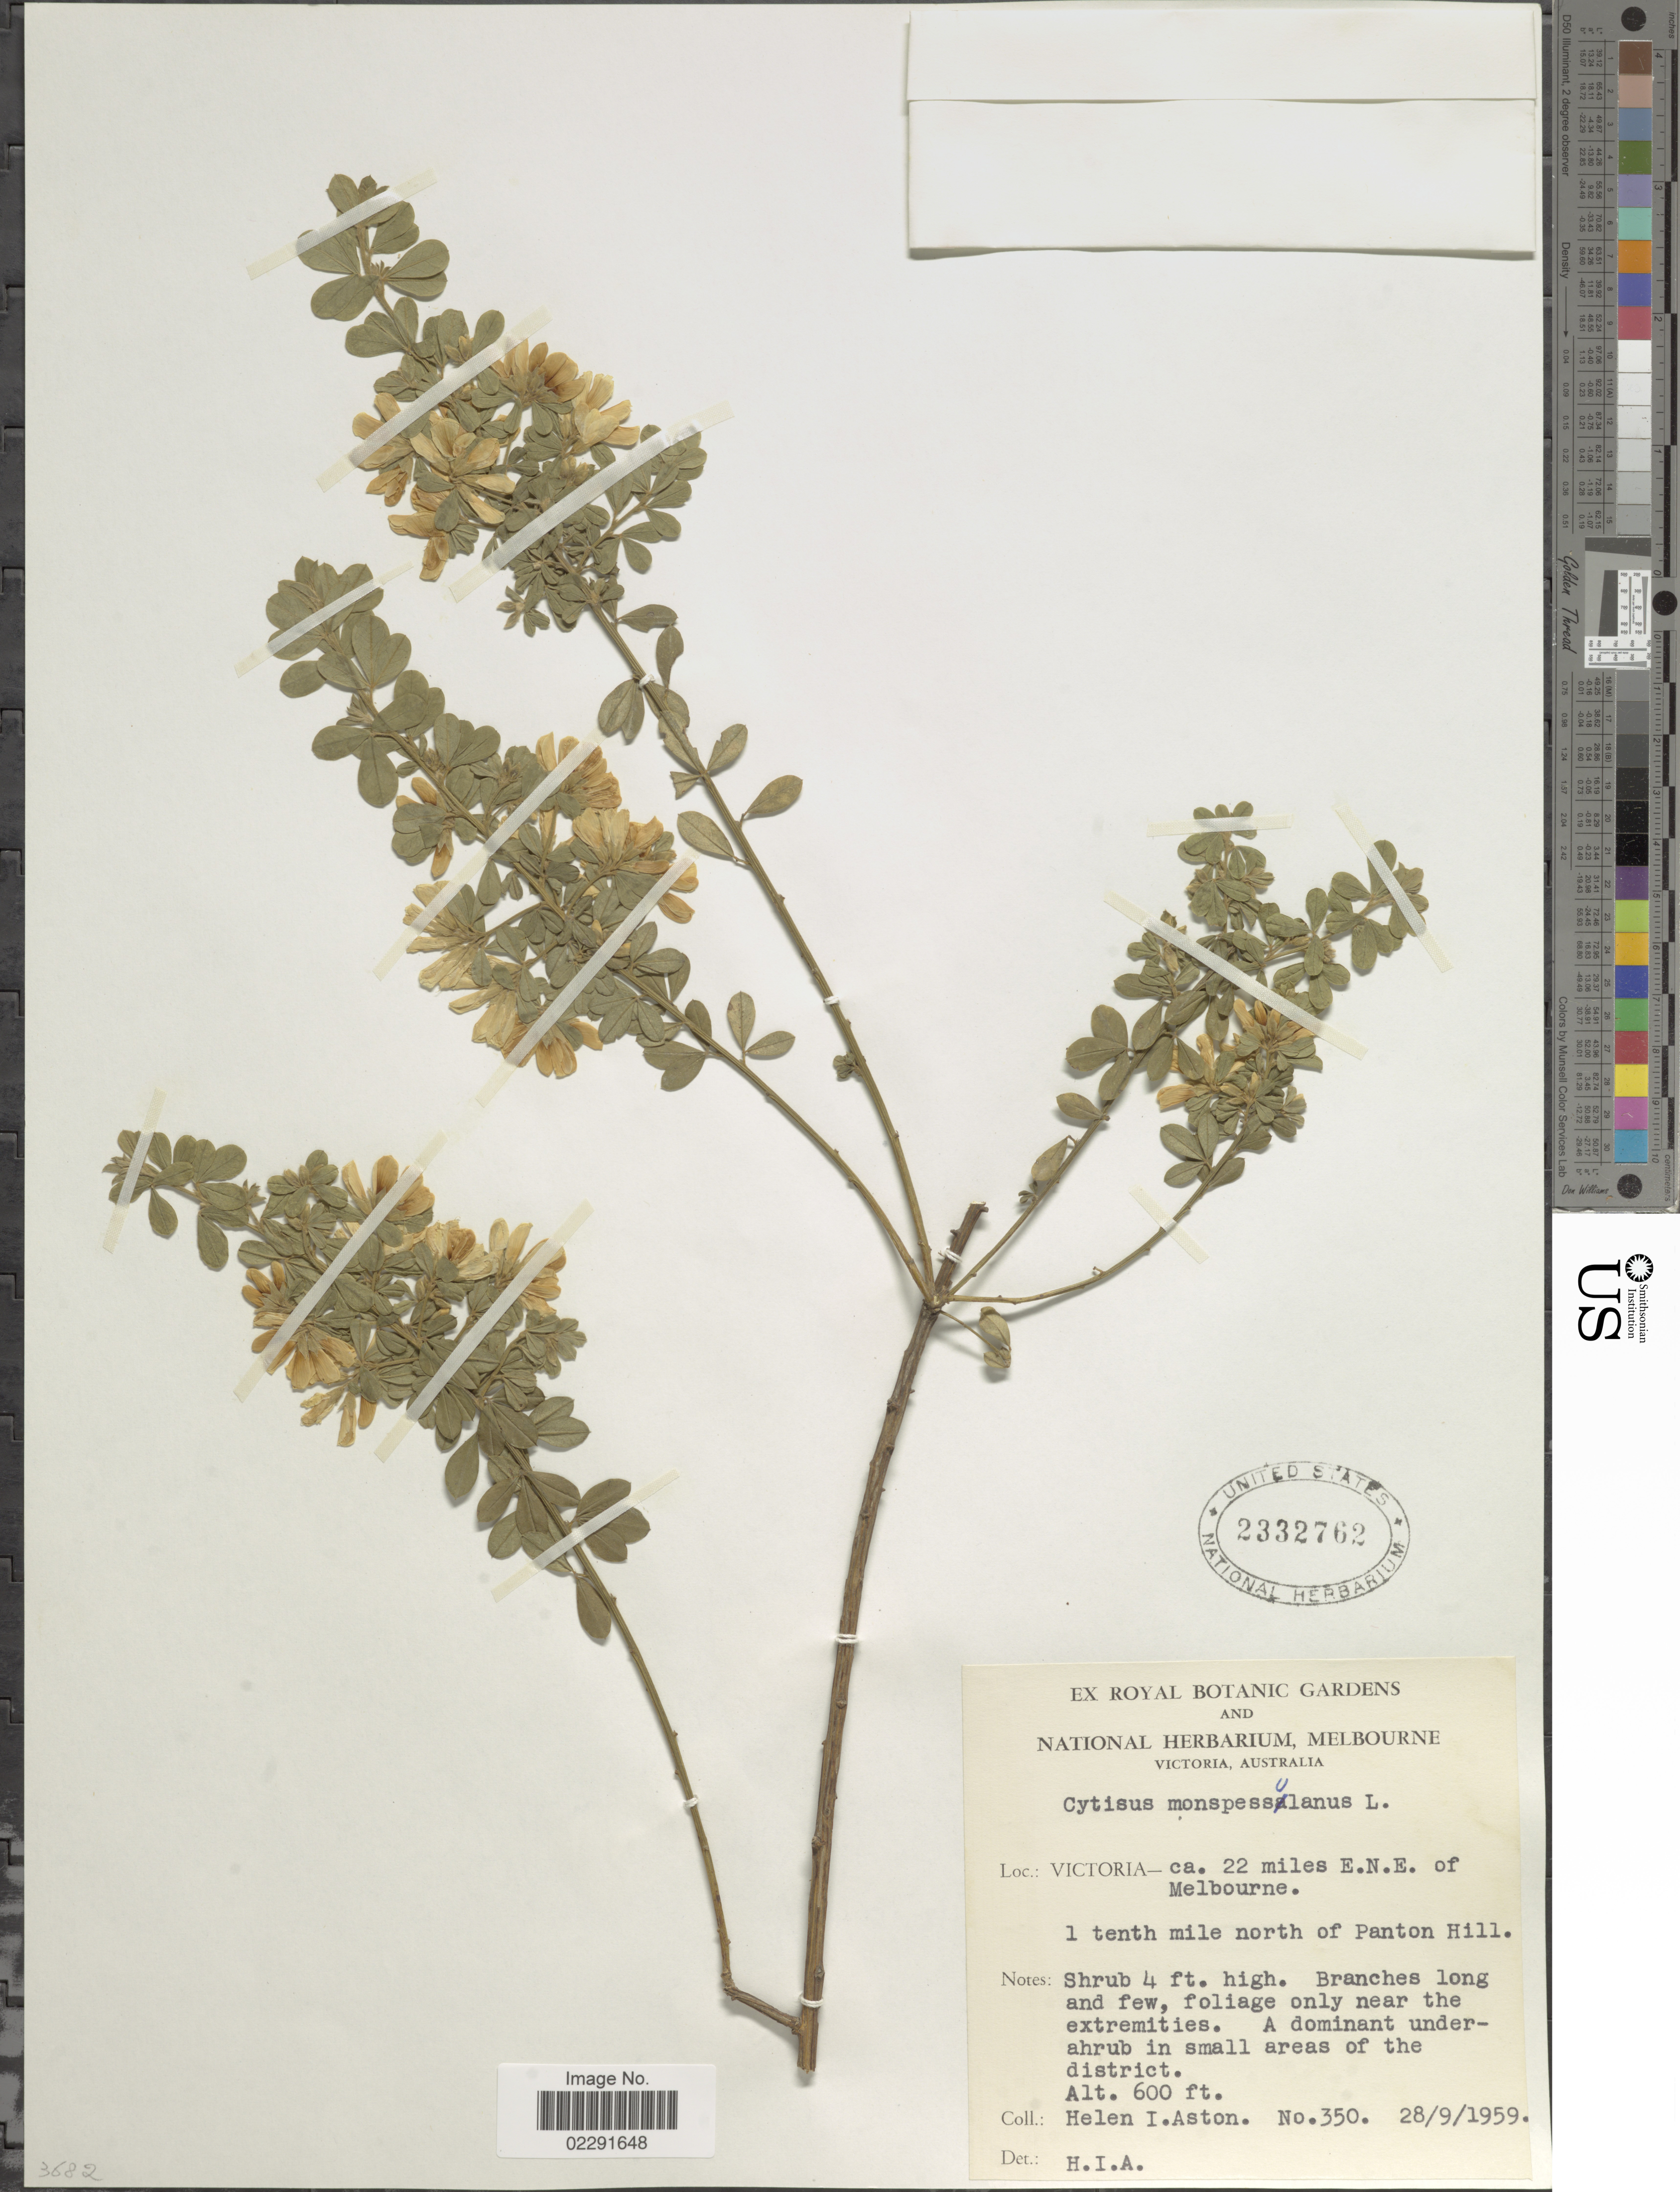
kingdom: Plantae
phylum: Tracheophyta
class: Magnoliopsida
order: Fabales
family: Fabaceae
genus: Genista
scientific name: Genista monspessulana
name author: (L.) L.A.S. Johnson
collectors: H. I. Aston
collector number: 350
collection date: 1959-09-28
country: Australia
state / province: Victoria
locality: Victoria, ca. 22 miles E.N.E. of Melbourne, 1 tenth mile north of Panton Hill.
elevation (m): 183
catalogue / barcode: US 2332762